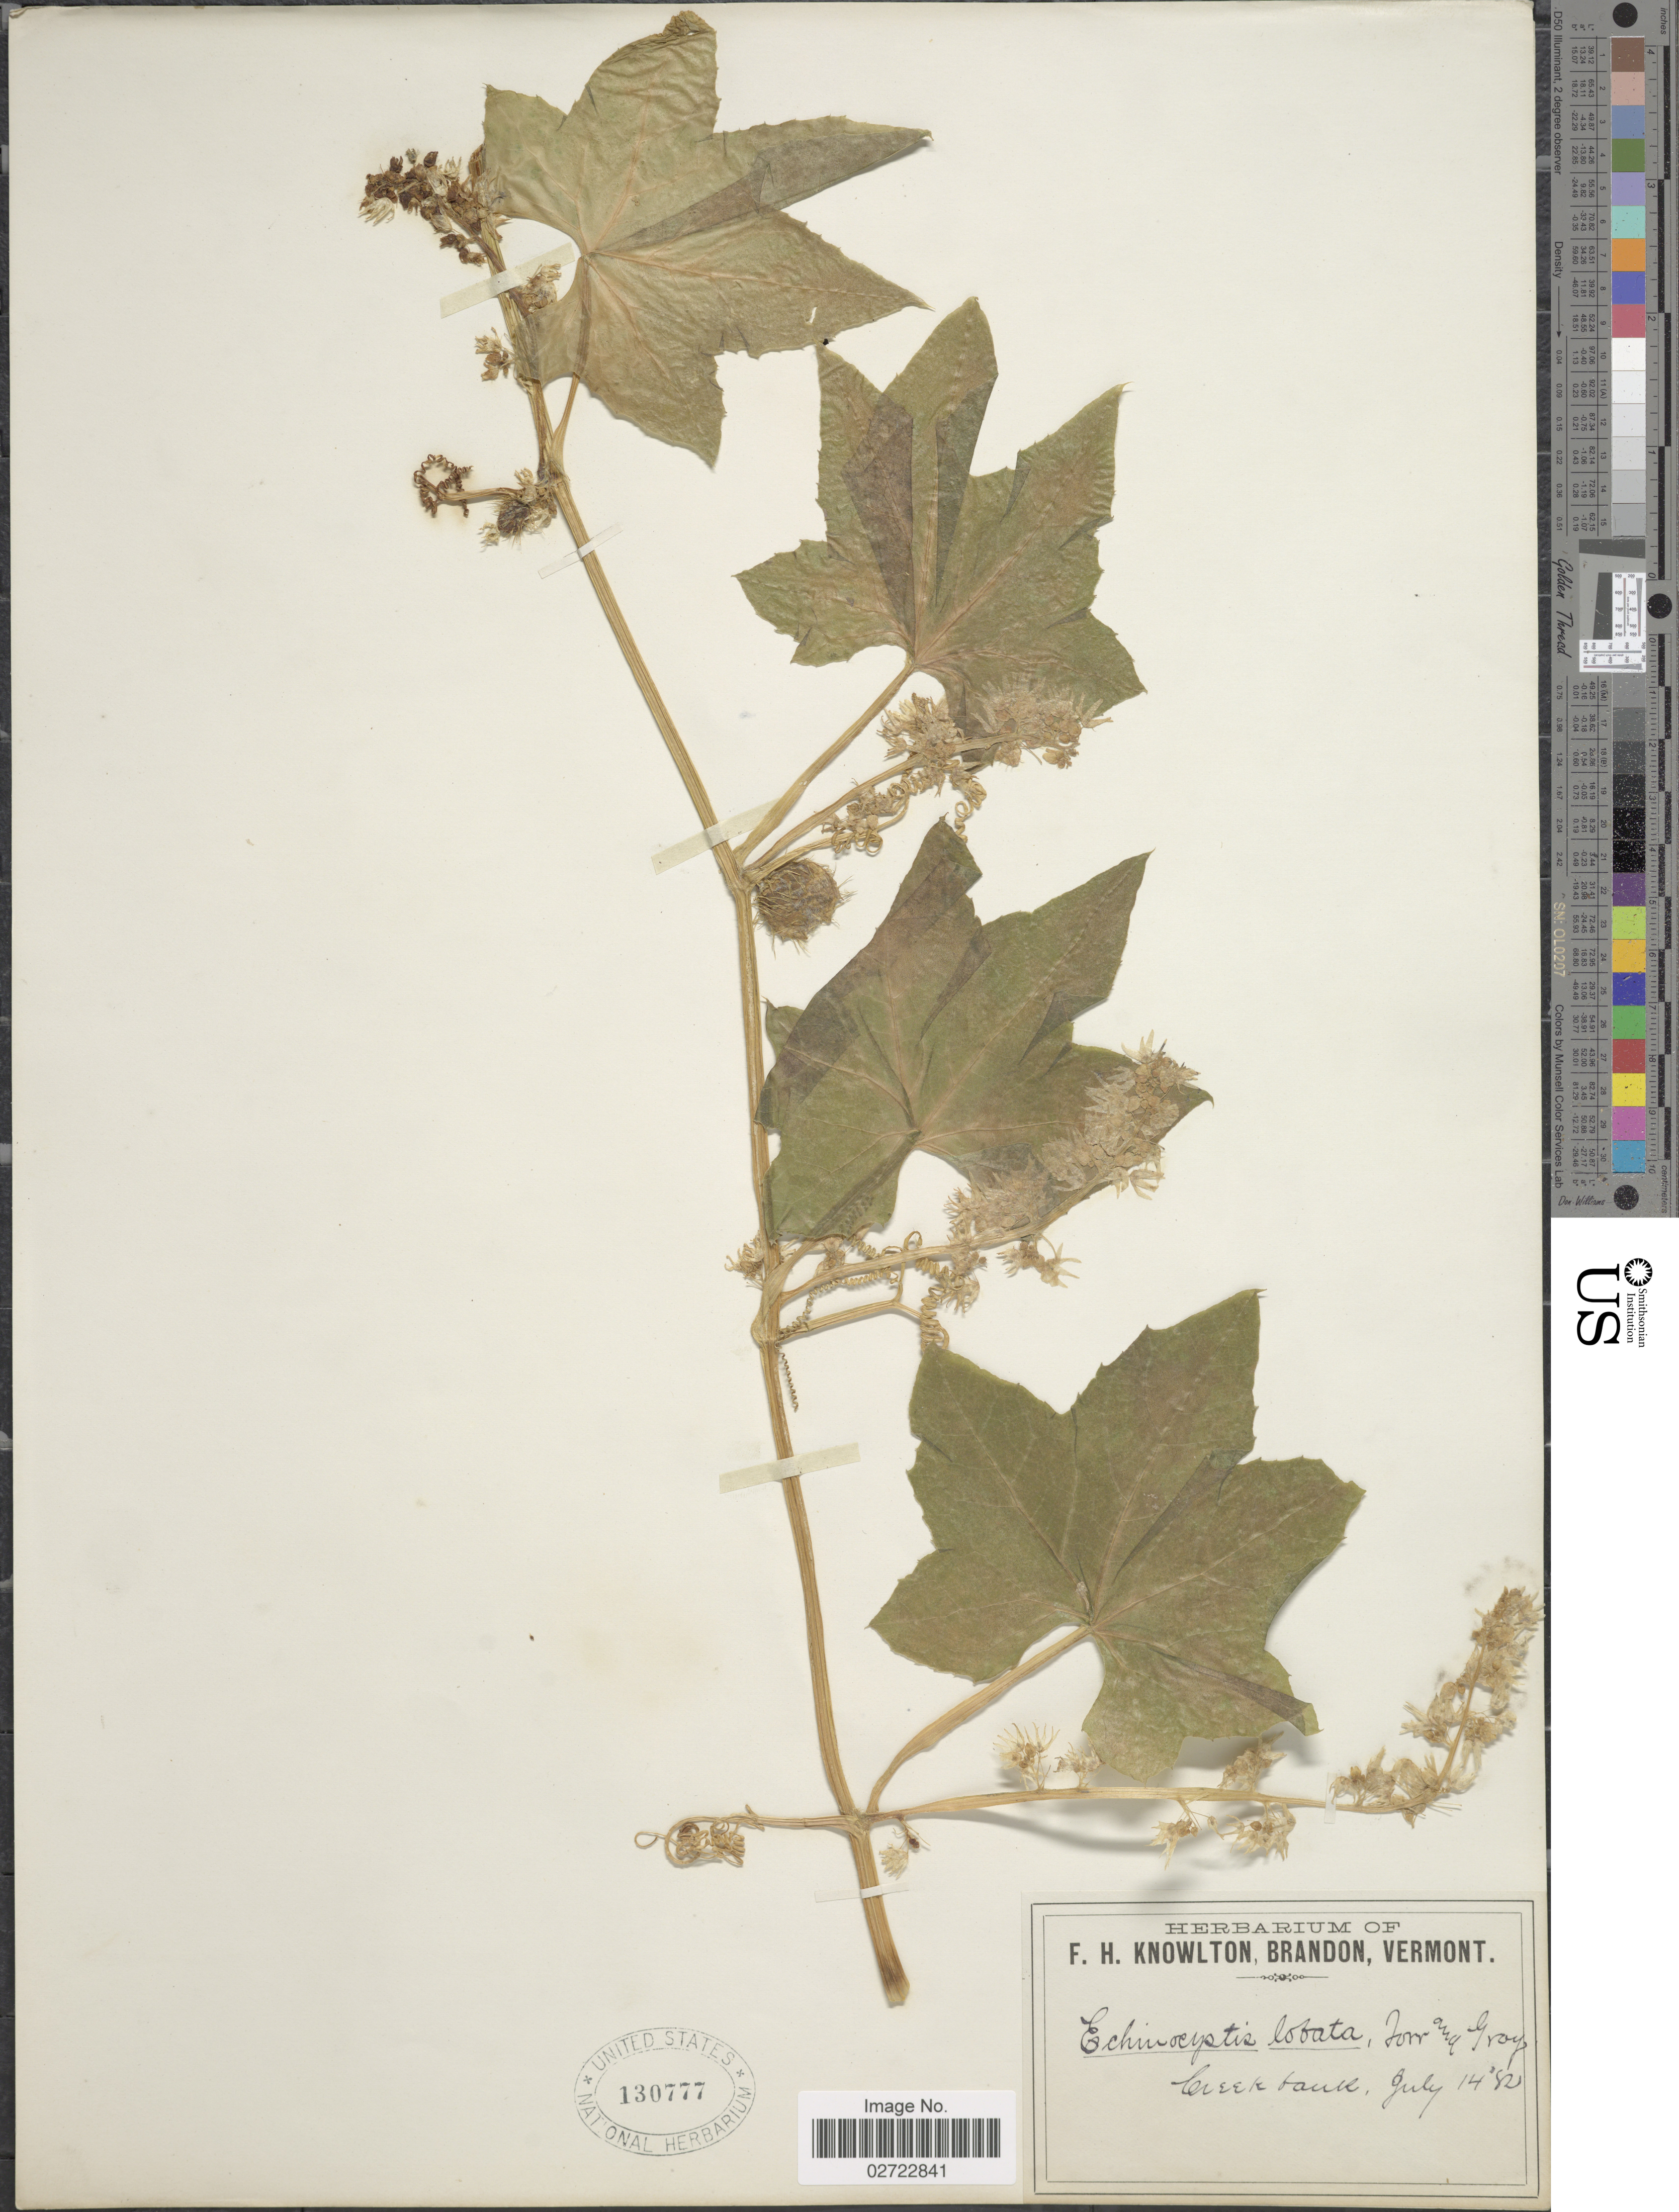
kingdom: Plantae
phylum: Tracheophyta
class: Magnoliopsida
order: Cucurbitales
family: Cucurbitaceae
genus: Echinocystis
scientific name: Echinocystis lobata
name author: (Michx.) Torr. & A. Gray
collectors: ex herb. F.H. Knowlton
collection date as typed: Transcribed d/m/y: 14/7/80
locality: Creek bank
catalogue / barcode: US 130777